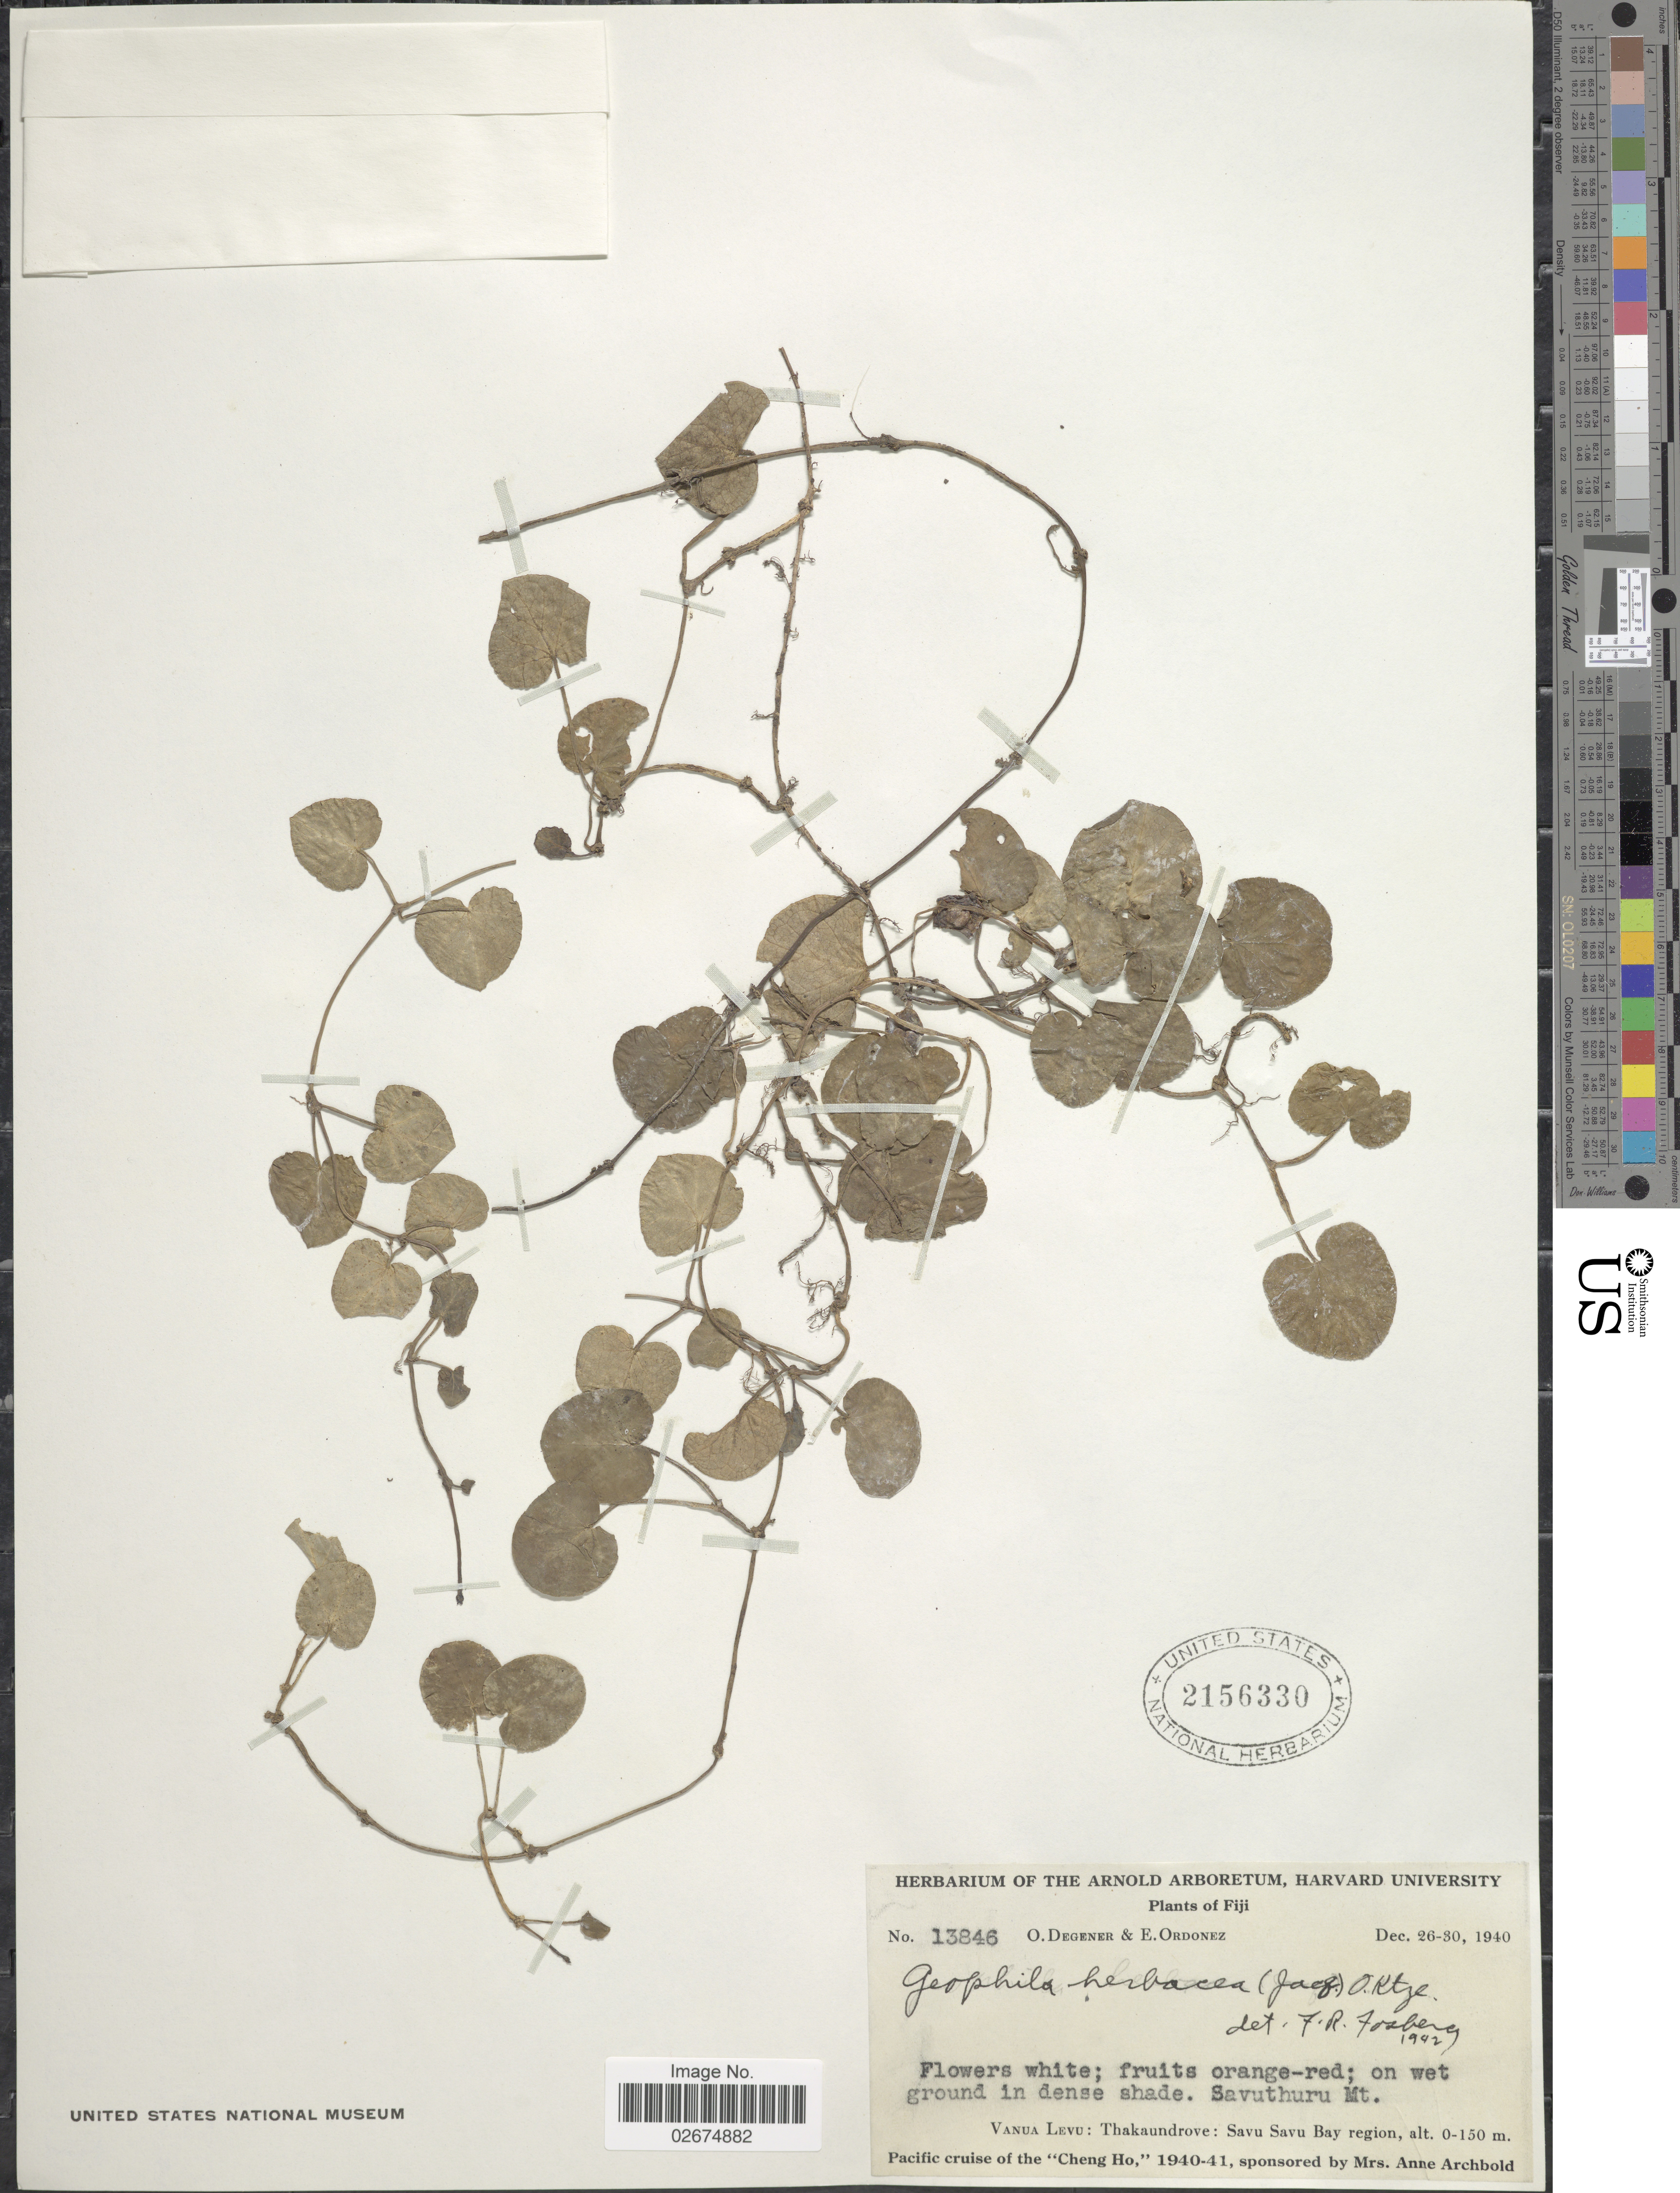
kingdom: Plantae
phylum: Tracheophyta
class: Magnoliopsida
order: Gentianales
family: Rubiaceae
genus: Geophila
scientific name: Geophila repens var. asiatica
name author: (Cham. & Schltdl.) Fosberg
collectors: O. Degener & E. Ordonez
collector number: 13846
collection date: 1940-12-26/1940-12-30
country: Fiji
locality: Vanua Levu: Thakaundrove: Savu Savu Bay region. Savathuru Mt.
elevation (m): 0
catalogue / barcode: US 2156330